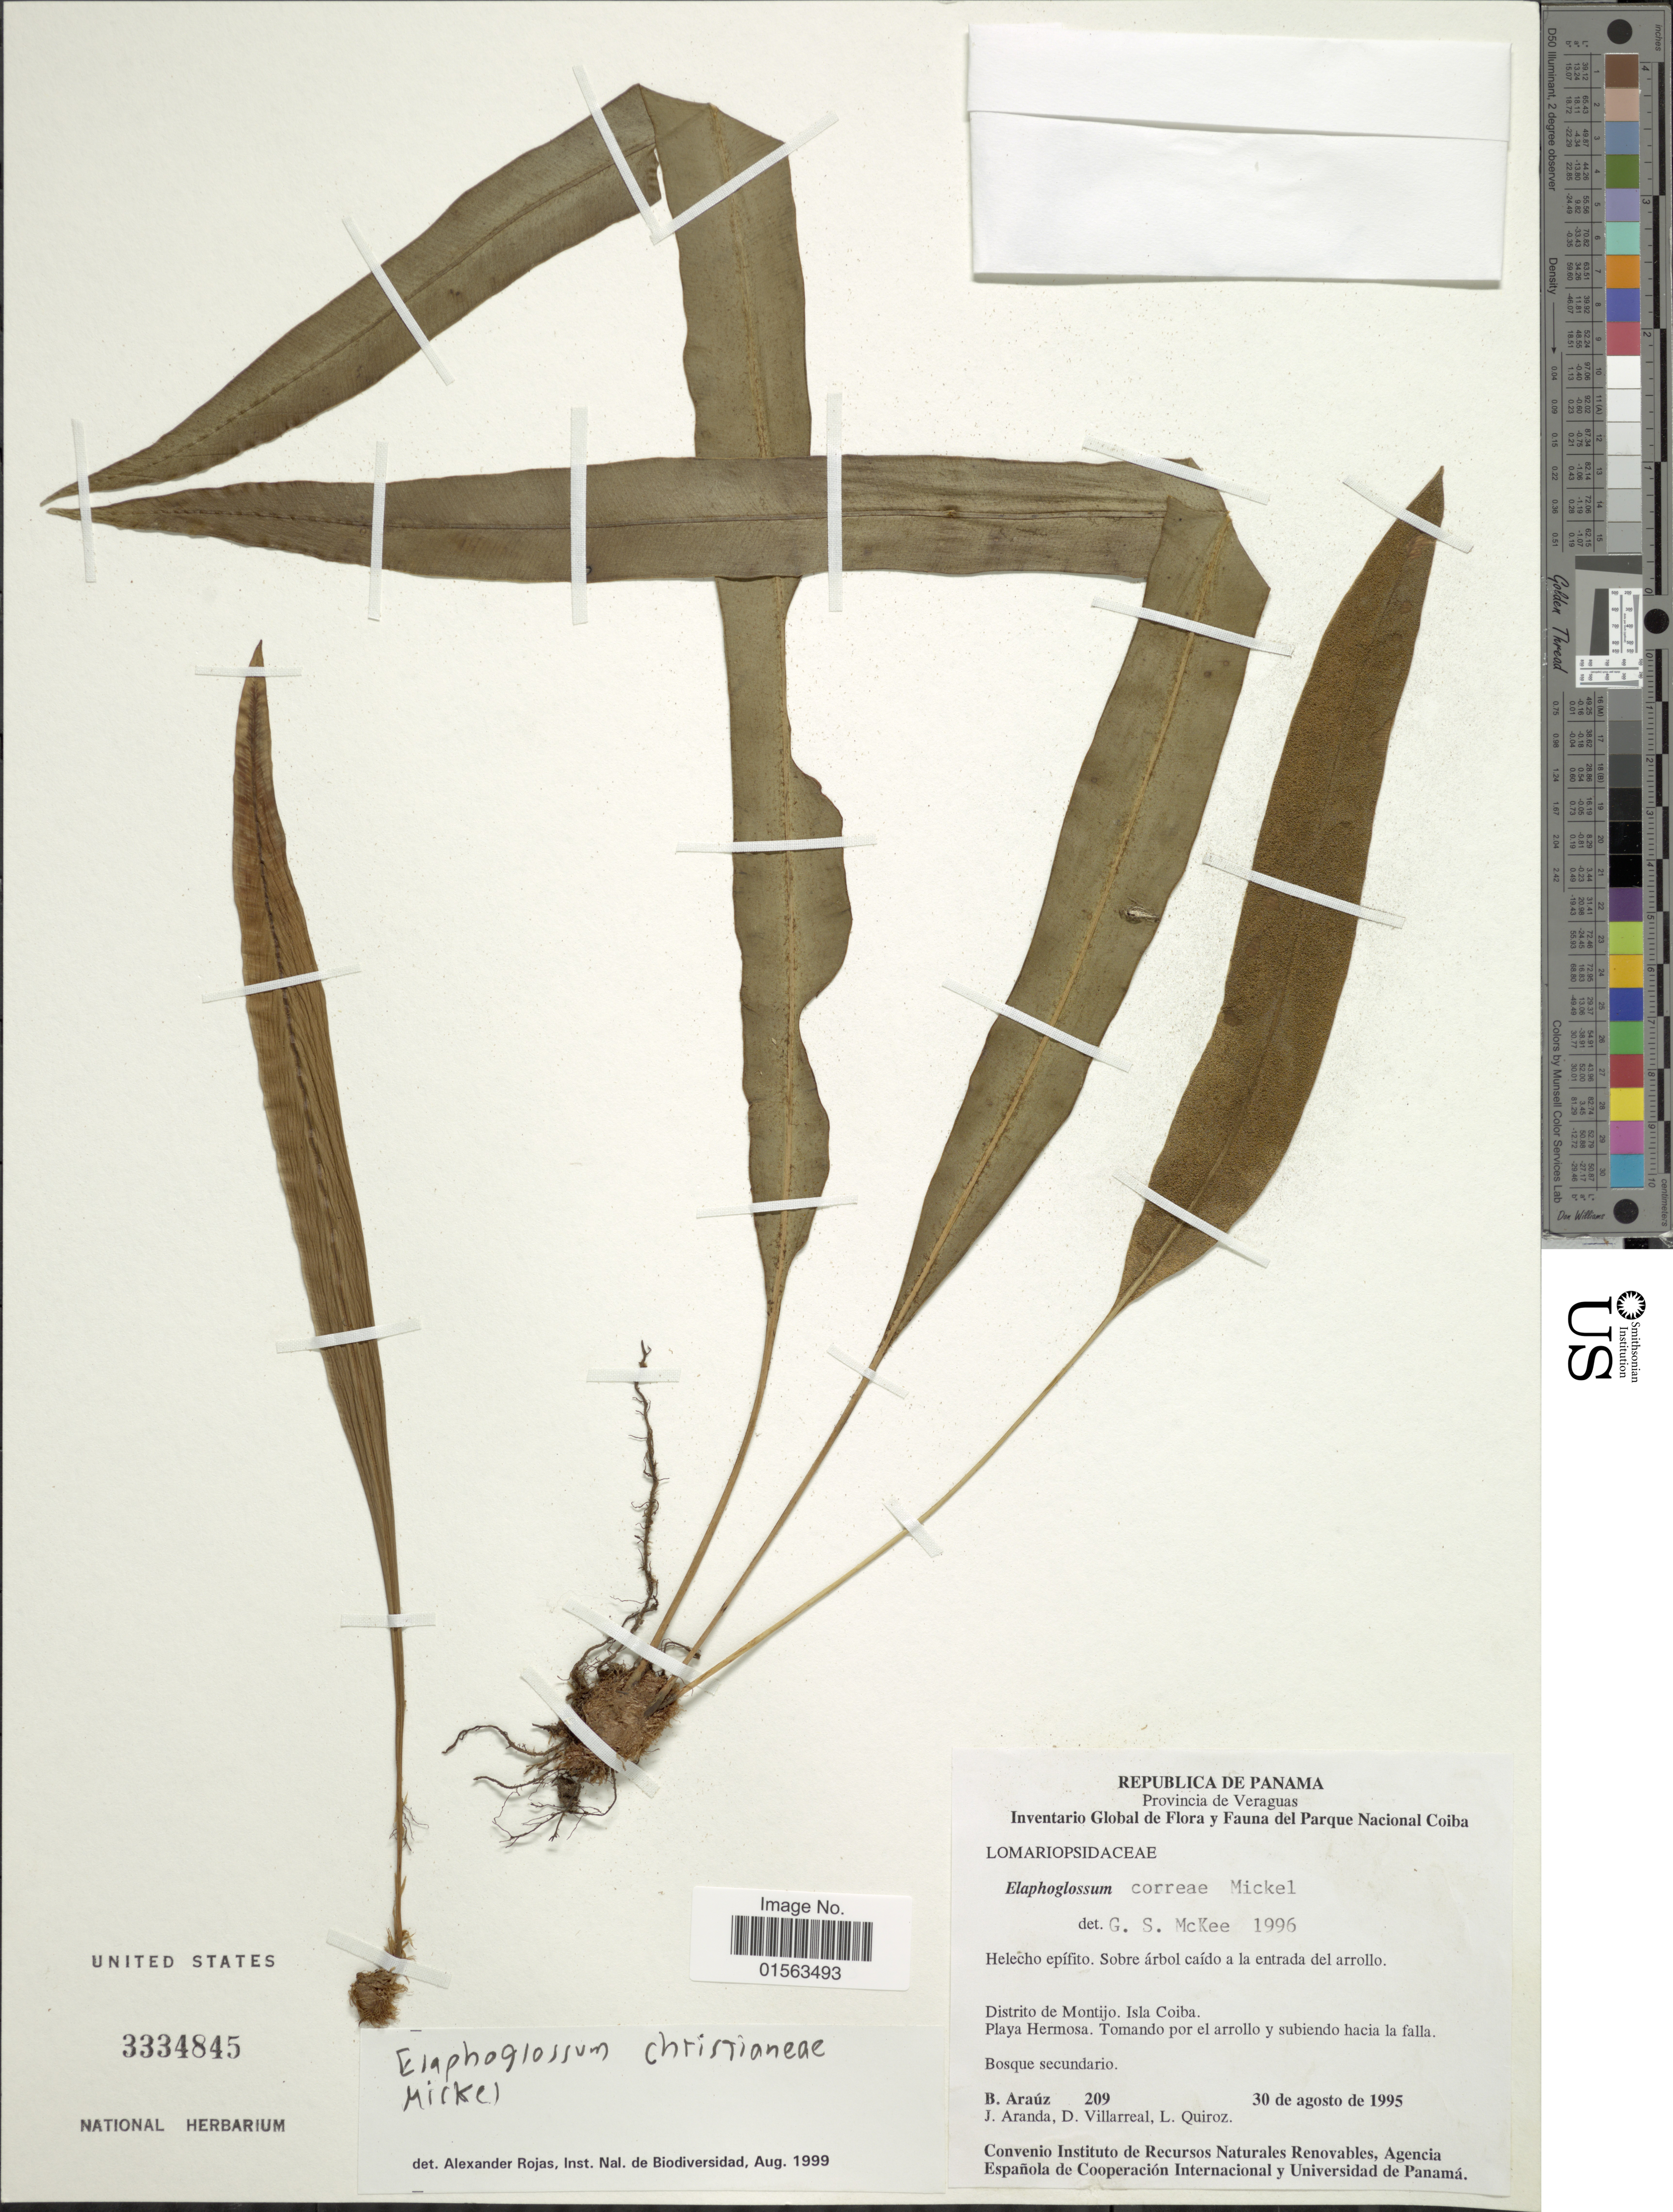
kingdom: Plantae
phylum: Tracheophyta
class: Polypodiopsida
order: Polypodiales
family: Dryopteridaceae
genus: Elaphoglossum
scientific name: Elaphoglossum christianeae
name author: Mickel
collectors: B. Araúz, J. Aranda, D. Villareal & L. Quiroz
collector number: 209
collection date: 1995-08-30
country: Panama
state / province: Veraguas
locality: Provincia de Veraguas, Distrito de Montijo, Isla Coiba, Playa Hermosa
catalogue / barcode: US 3334845